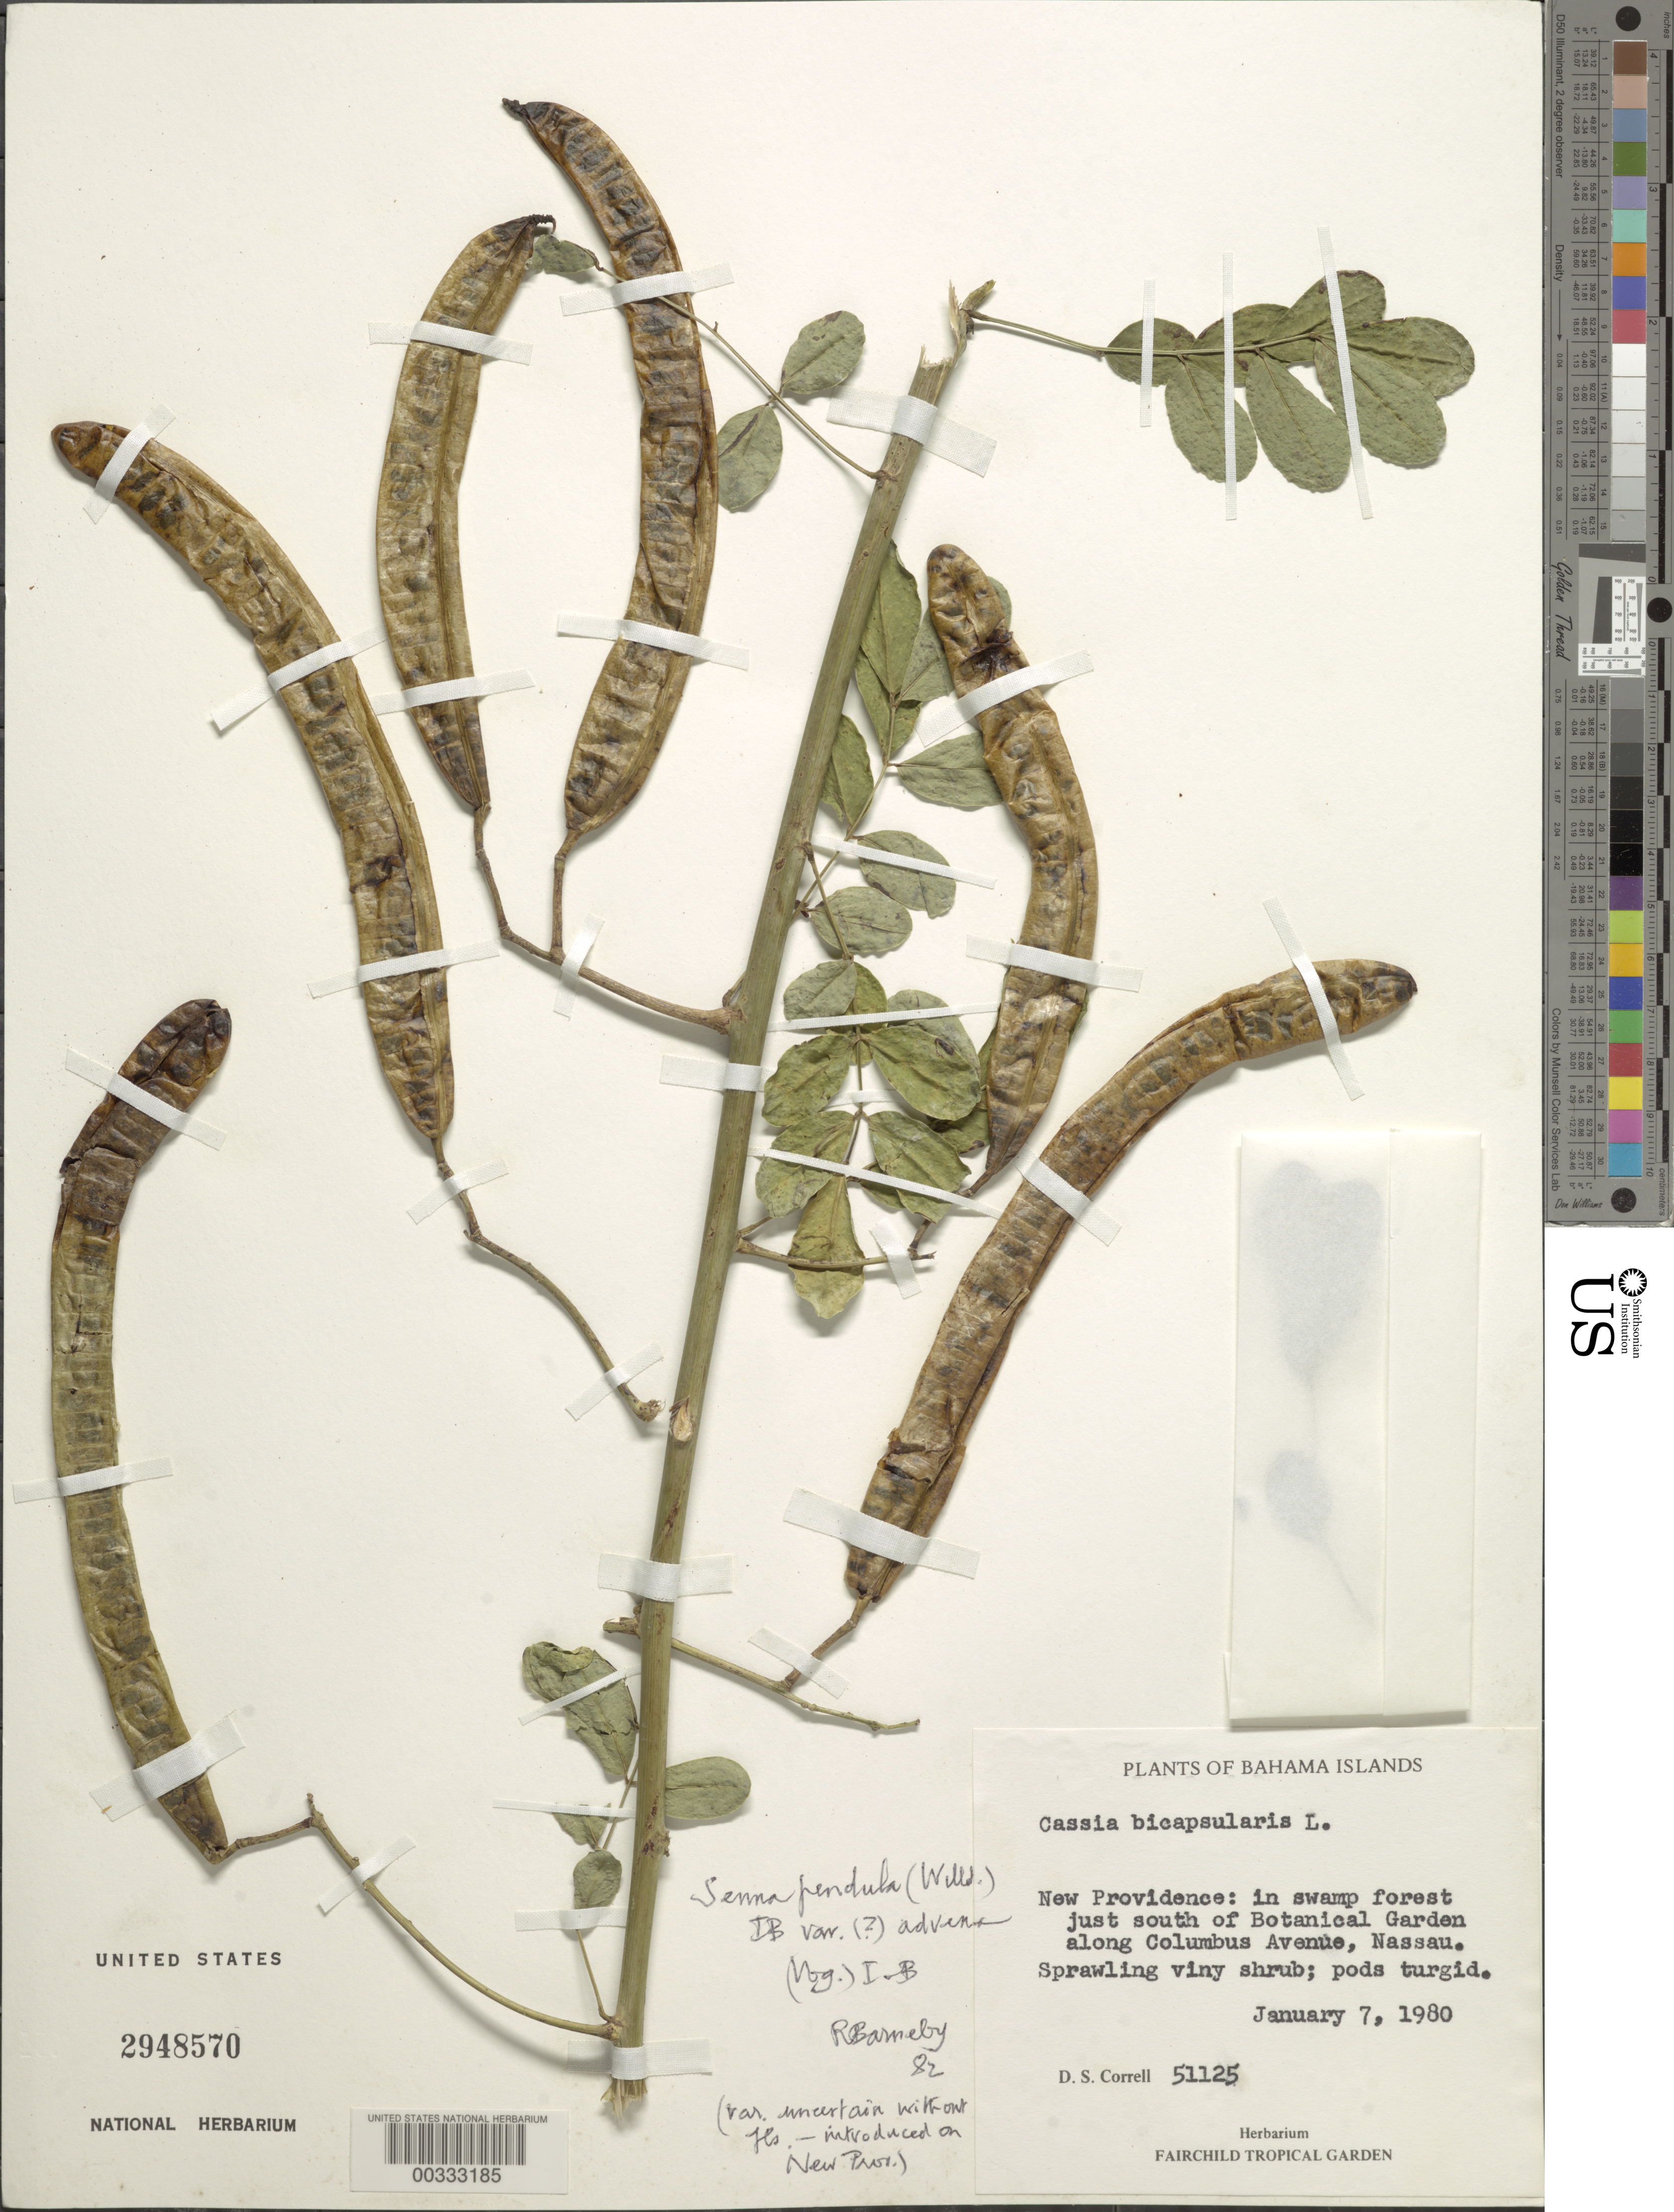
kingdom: Plantae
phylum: Tracheophyta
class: Magnoliopsida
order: Fabales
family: Fabaceae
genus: Senna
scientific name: Senna pendula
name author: (Humb. & Bonpl. ex Willd.) H.S. Irwin & Barneby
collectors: D. S. Correll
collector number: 51125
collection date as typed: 07 Jun 1980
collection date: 1980-06-07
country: Bahamas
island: New Providence Island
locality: Just s of botanical garden along columbus avenue, nassau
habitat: In swamp forest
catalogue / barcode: US 2948570